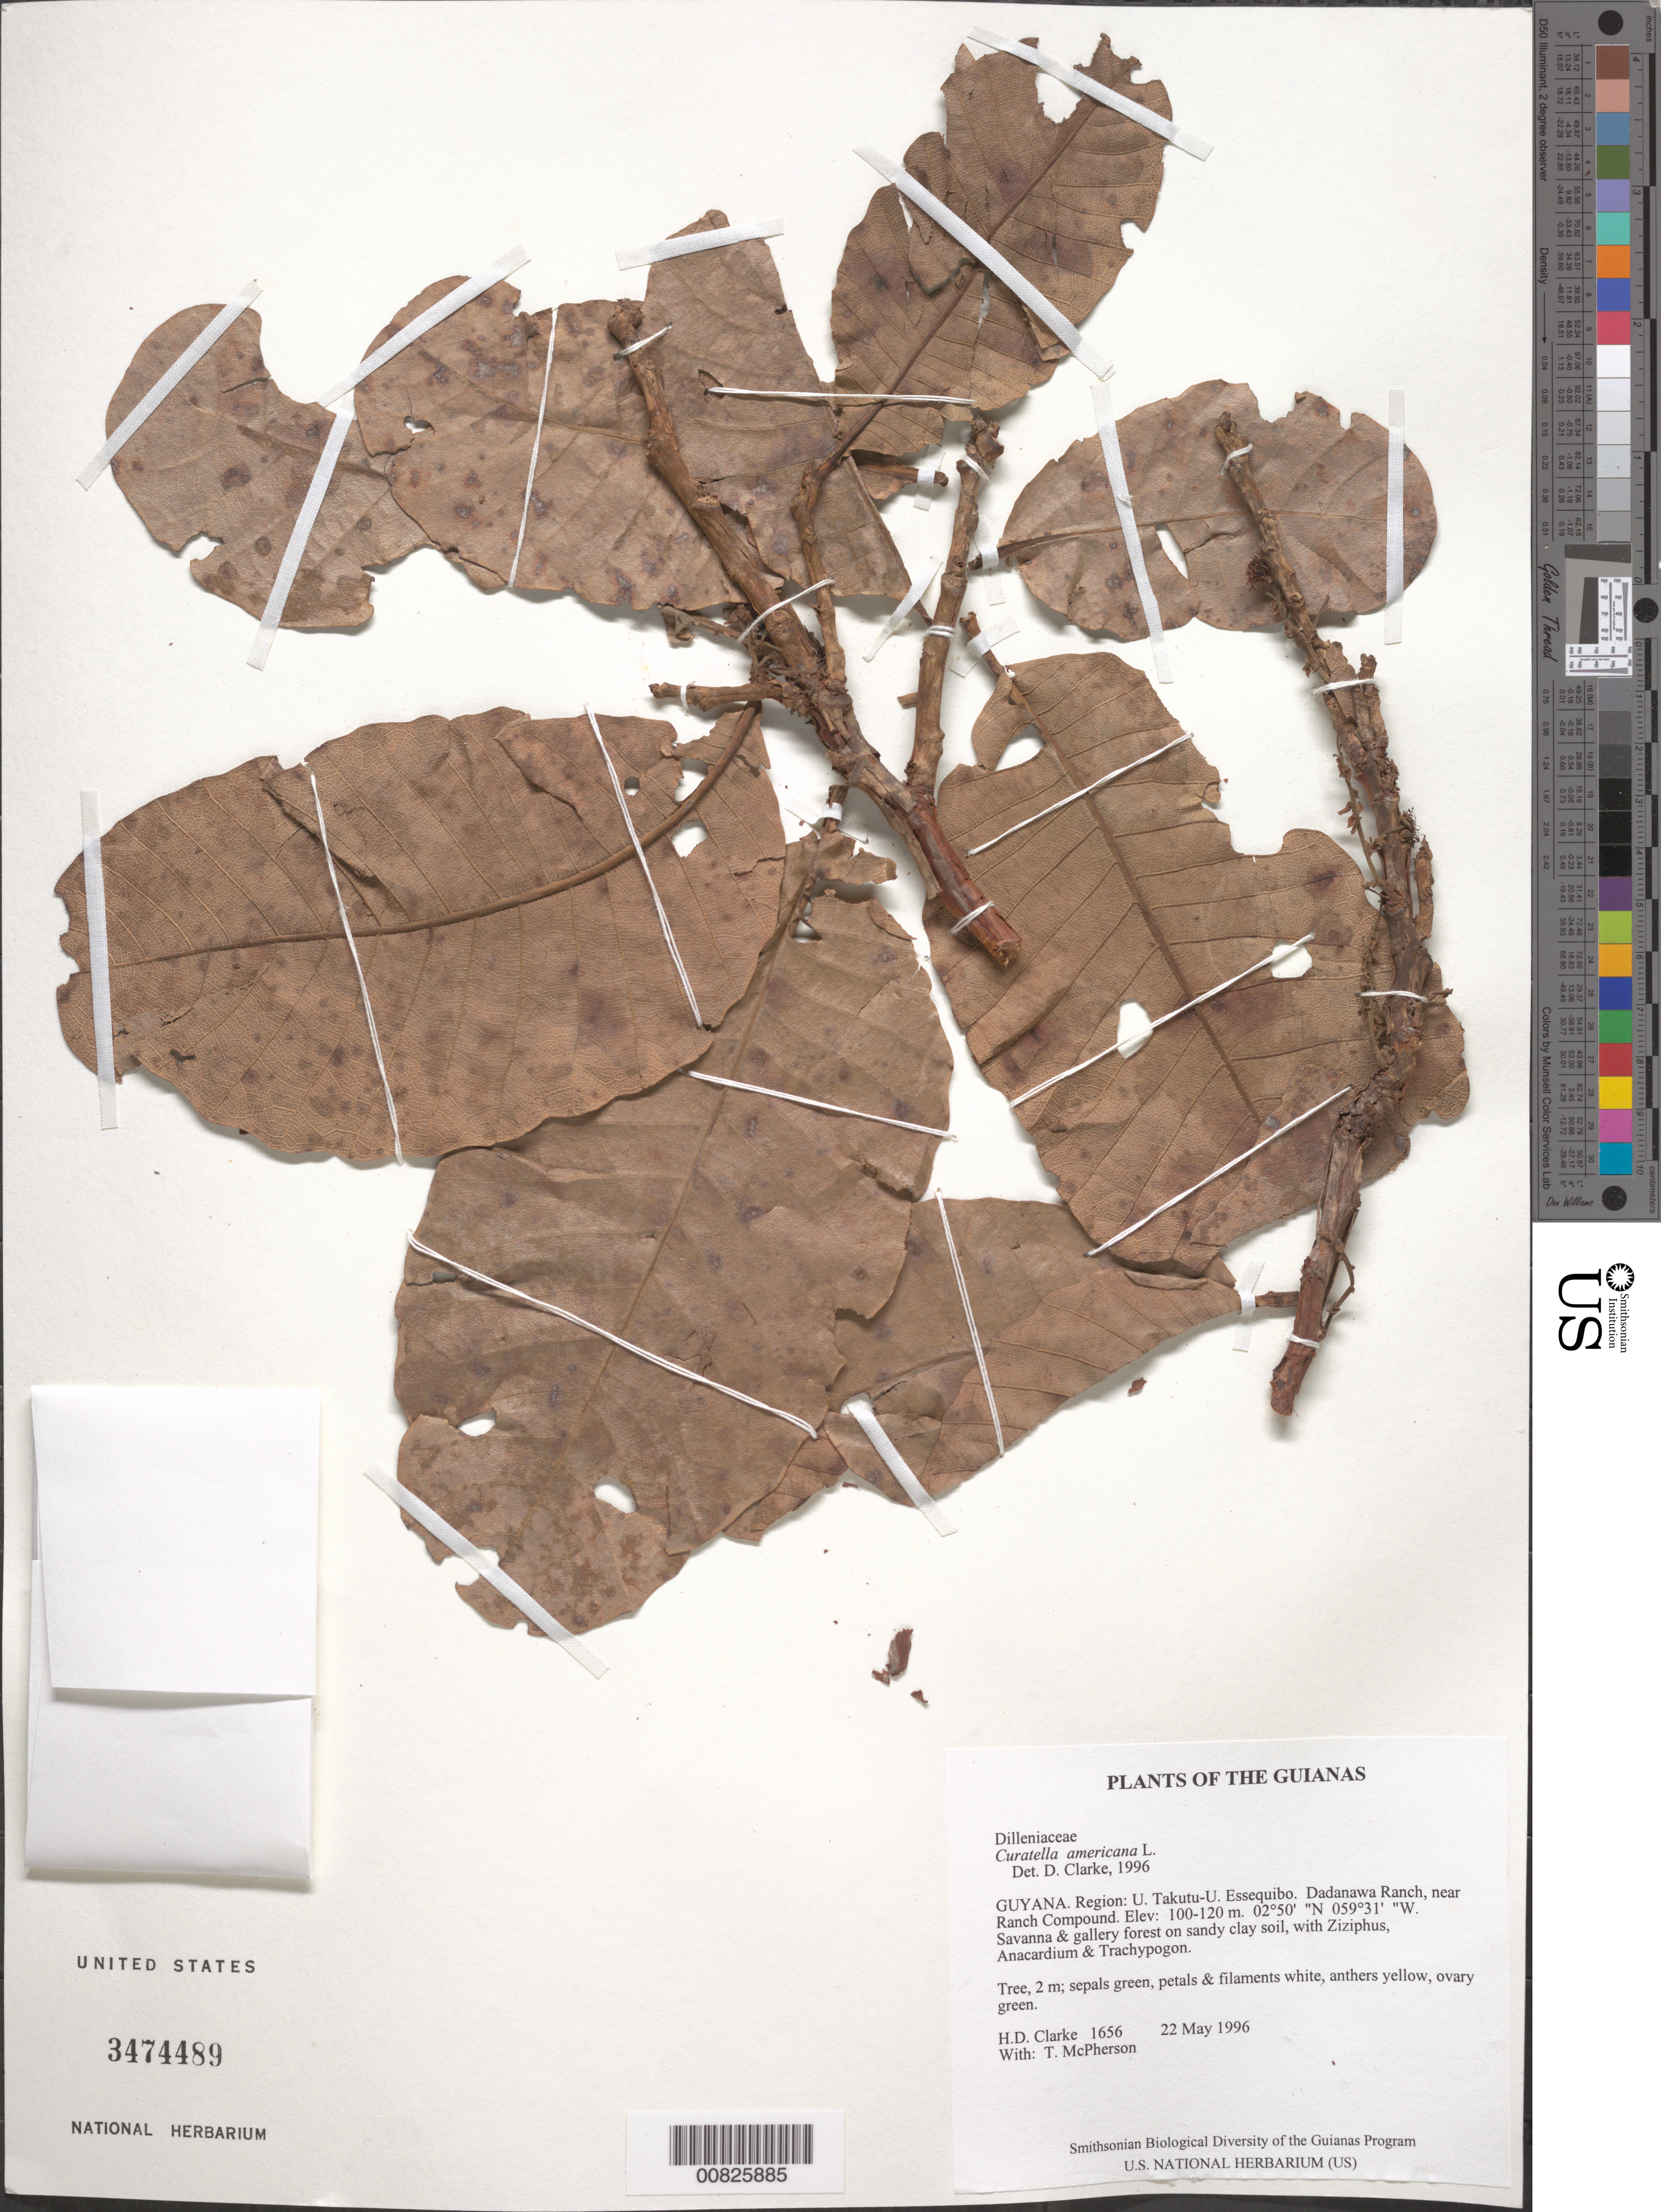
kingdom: Plantae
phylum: Tracheophyta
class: Magnoliopsida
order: Dilleniales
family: Dilleniaceae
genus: Curatella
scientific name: Curatella americana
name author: L.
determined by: Clarke, H. D., University of North Carolina (Asheville)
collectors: H. D. Clarke & T. McPherson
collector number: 1656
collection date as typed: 22 May 1996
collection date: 1996-05-22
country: Guyana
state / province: U. Takutu-U. Essequibo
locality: Dadanawa Ranch, near Ranch Compound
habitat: Savanna & gallery forest on sandy clay soil, with Ziziphus, Anacardium & Trachypogon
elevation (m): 100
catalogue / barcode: US 3474489